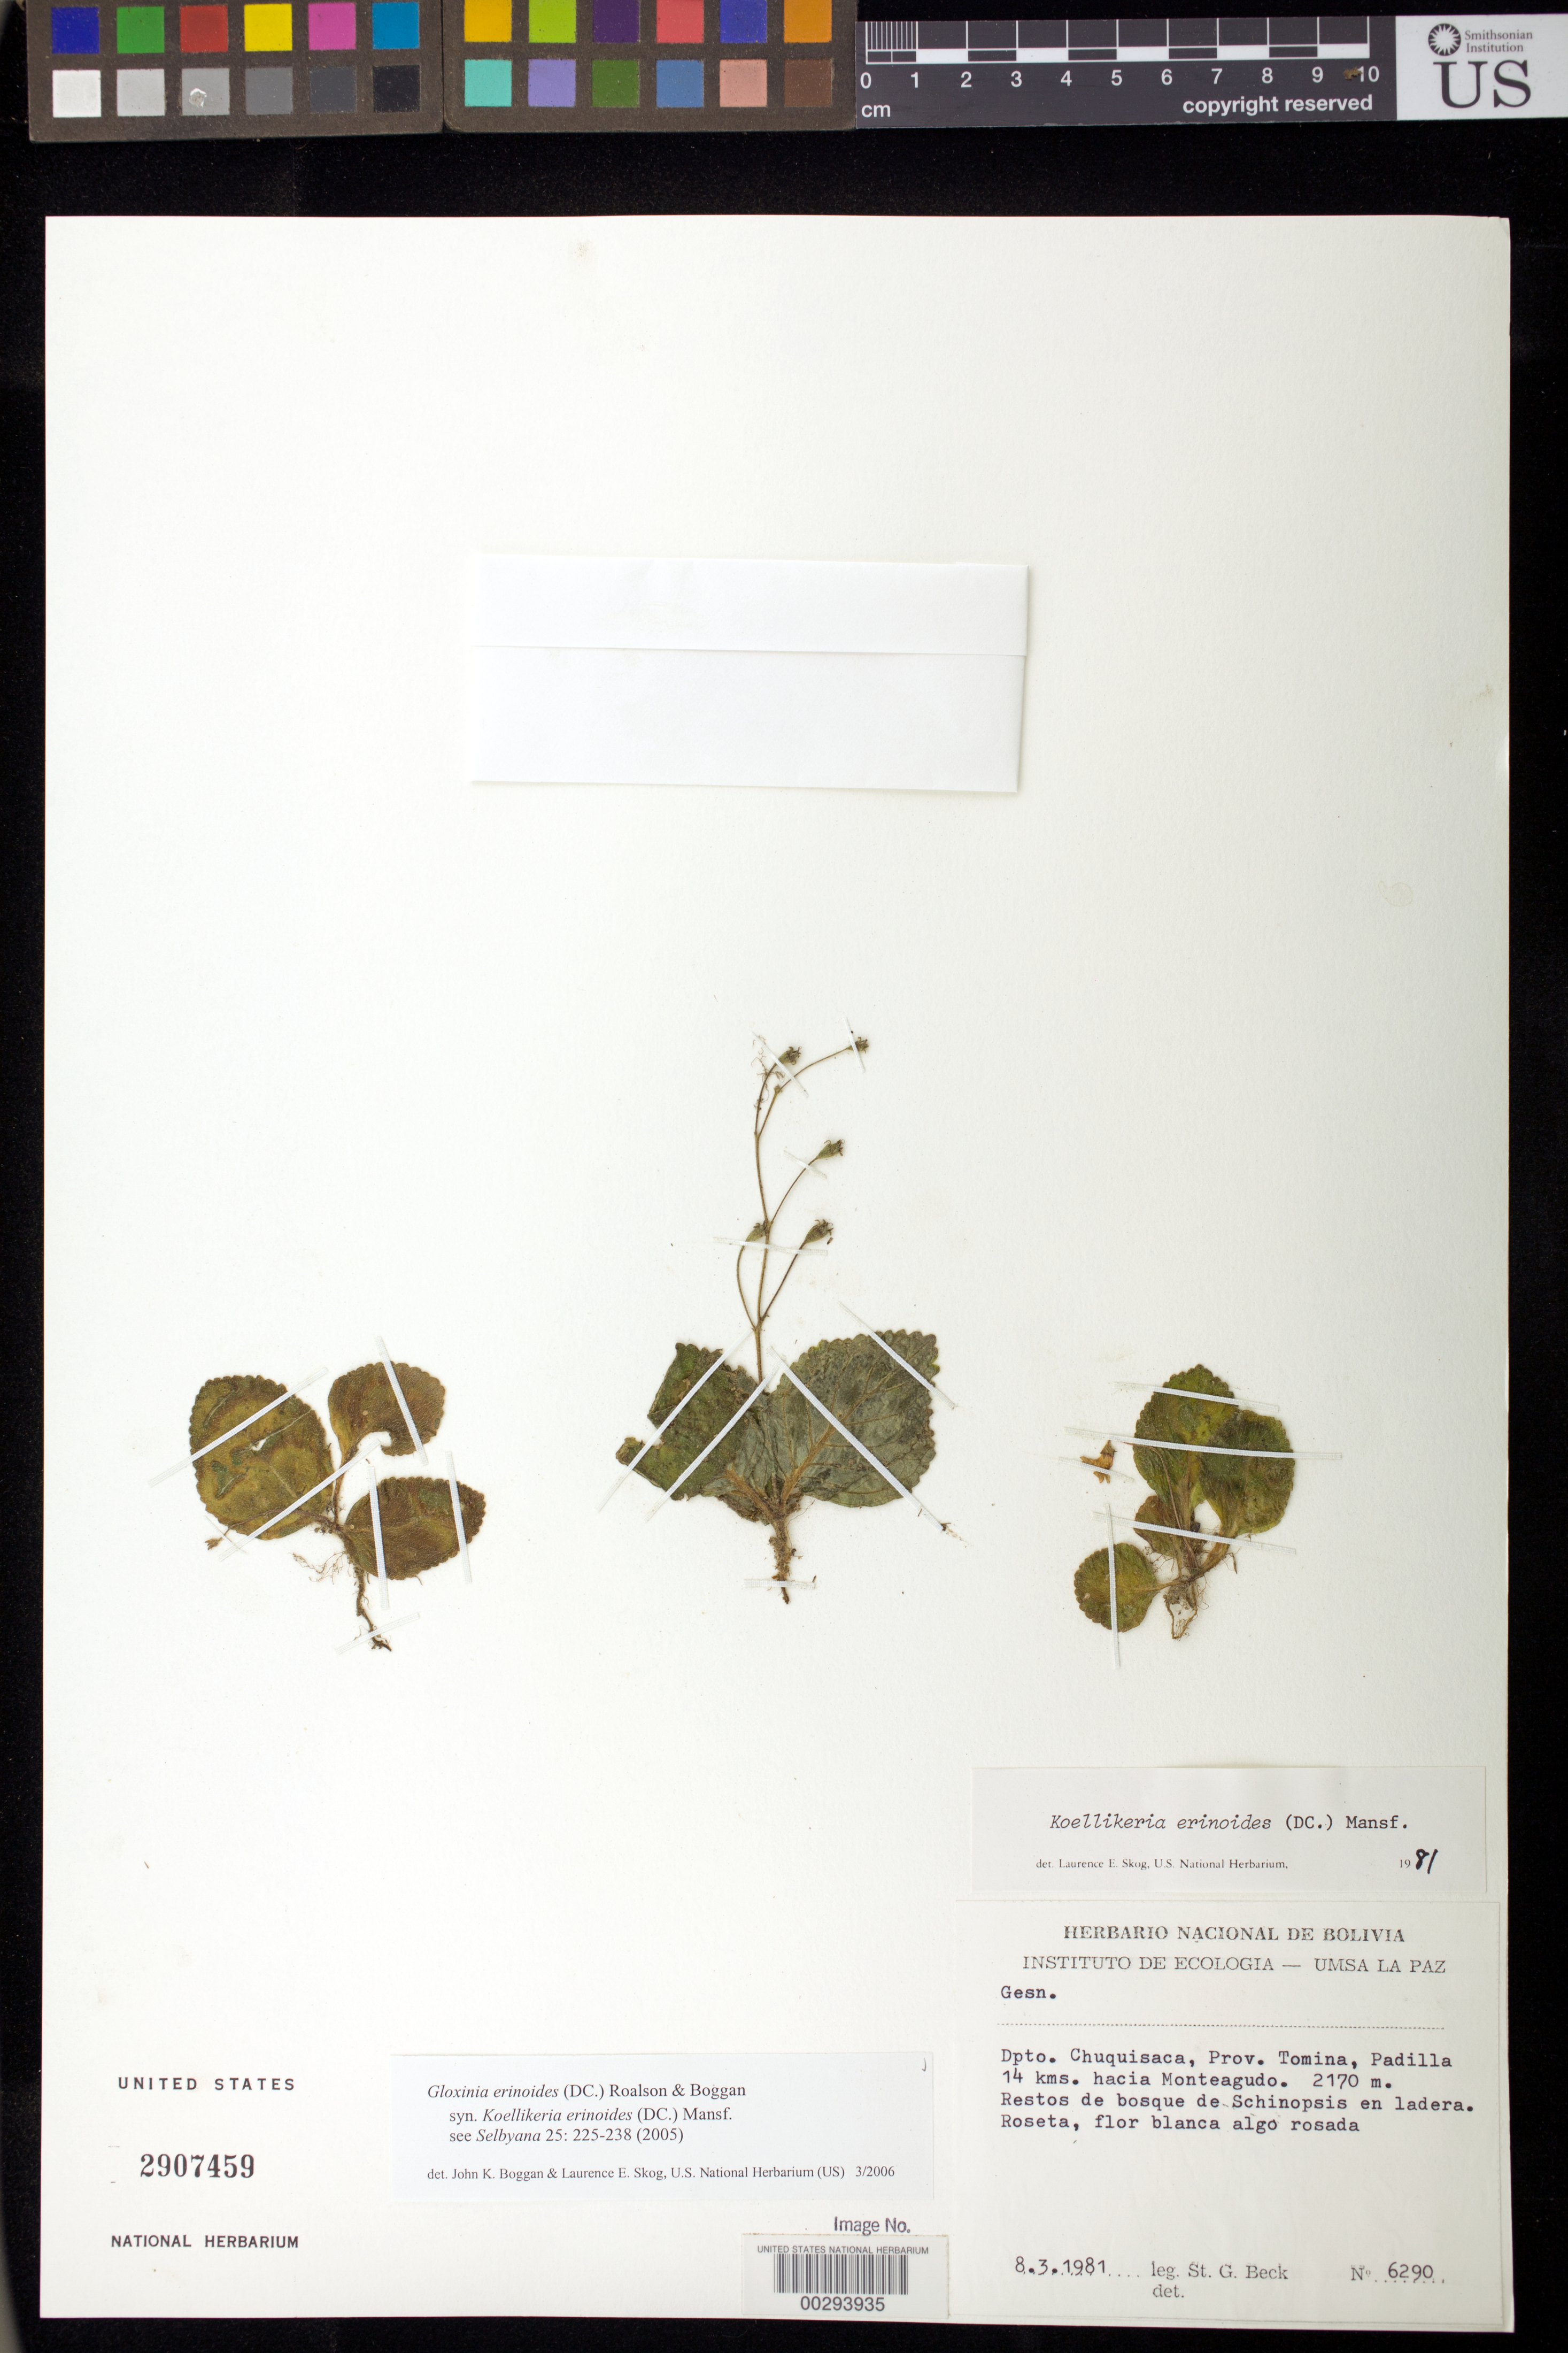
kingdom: Plantae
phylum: Tracheophyta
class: Magnoliopsida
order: Lamiales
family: Gesneriaceae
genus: Gloxinia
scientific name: Gloxinia erinoides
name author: (DC.) Roalson & Boggan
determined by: Boggan, J. K.; Skog, L. E.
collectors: S. G. Beck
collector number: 6290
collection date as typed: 08 Mar 1981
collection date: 1981-03-08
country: Bolivia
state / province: Chuquisaca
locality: Sucre, Prov. Tomina, Padilla 14 km near Monteagudo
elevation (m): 2170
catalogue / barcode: US 2907459